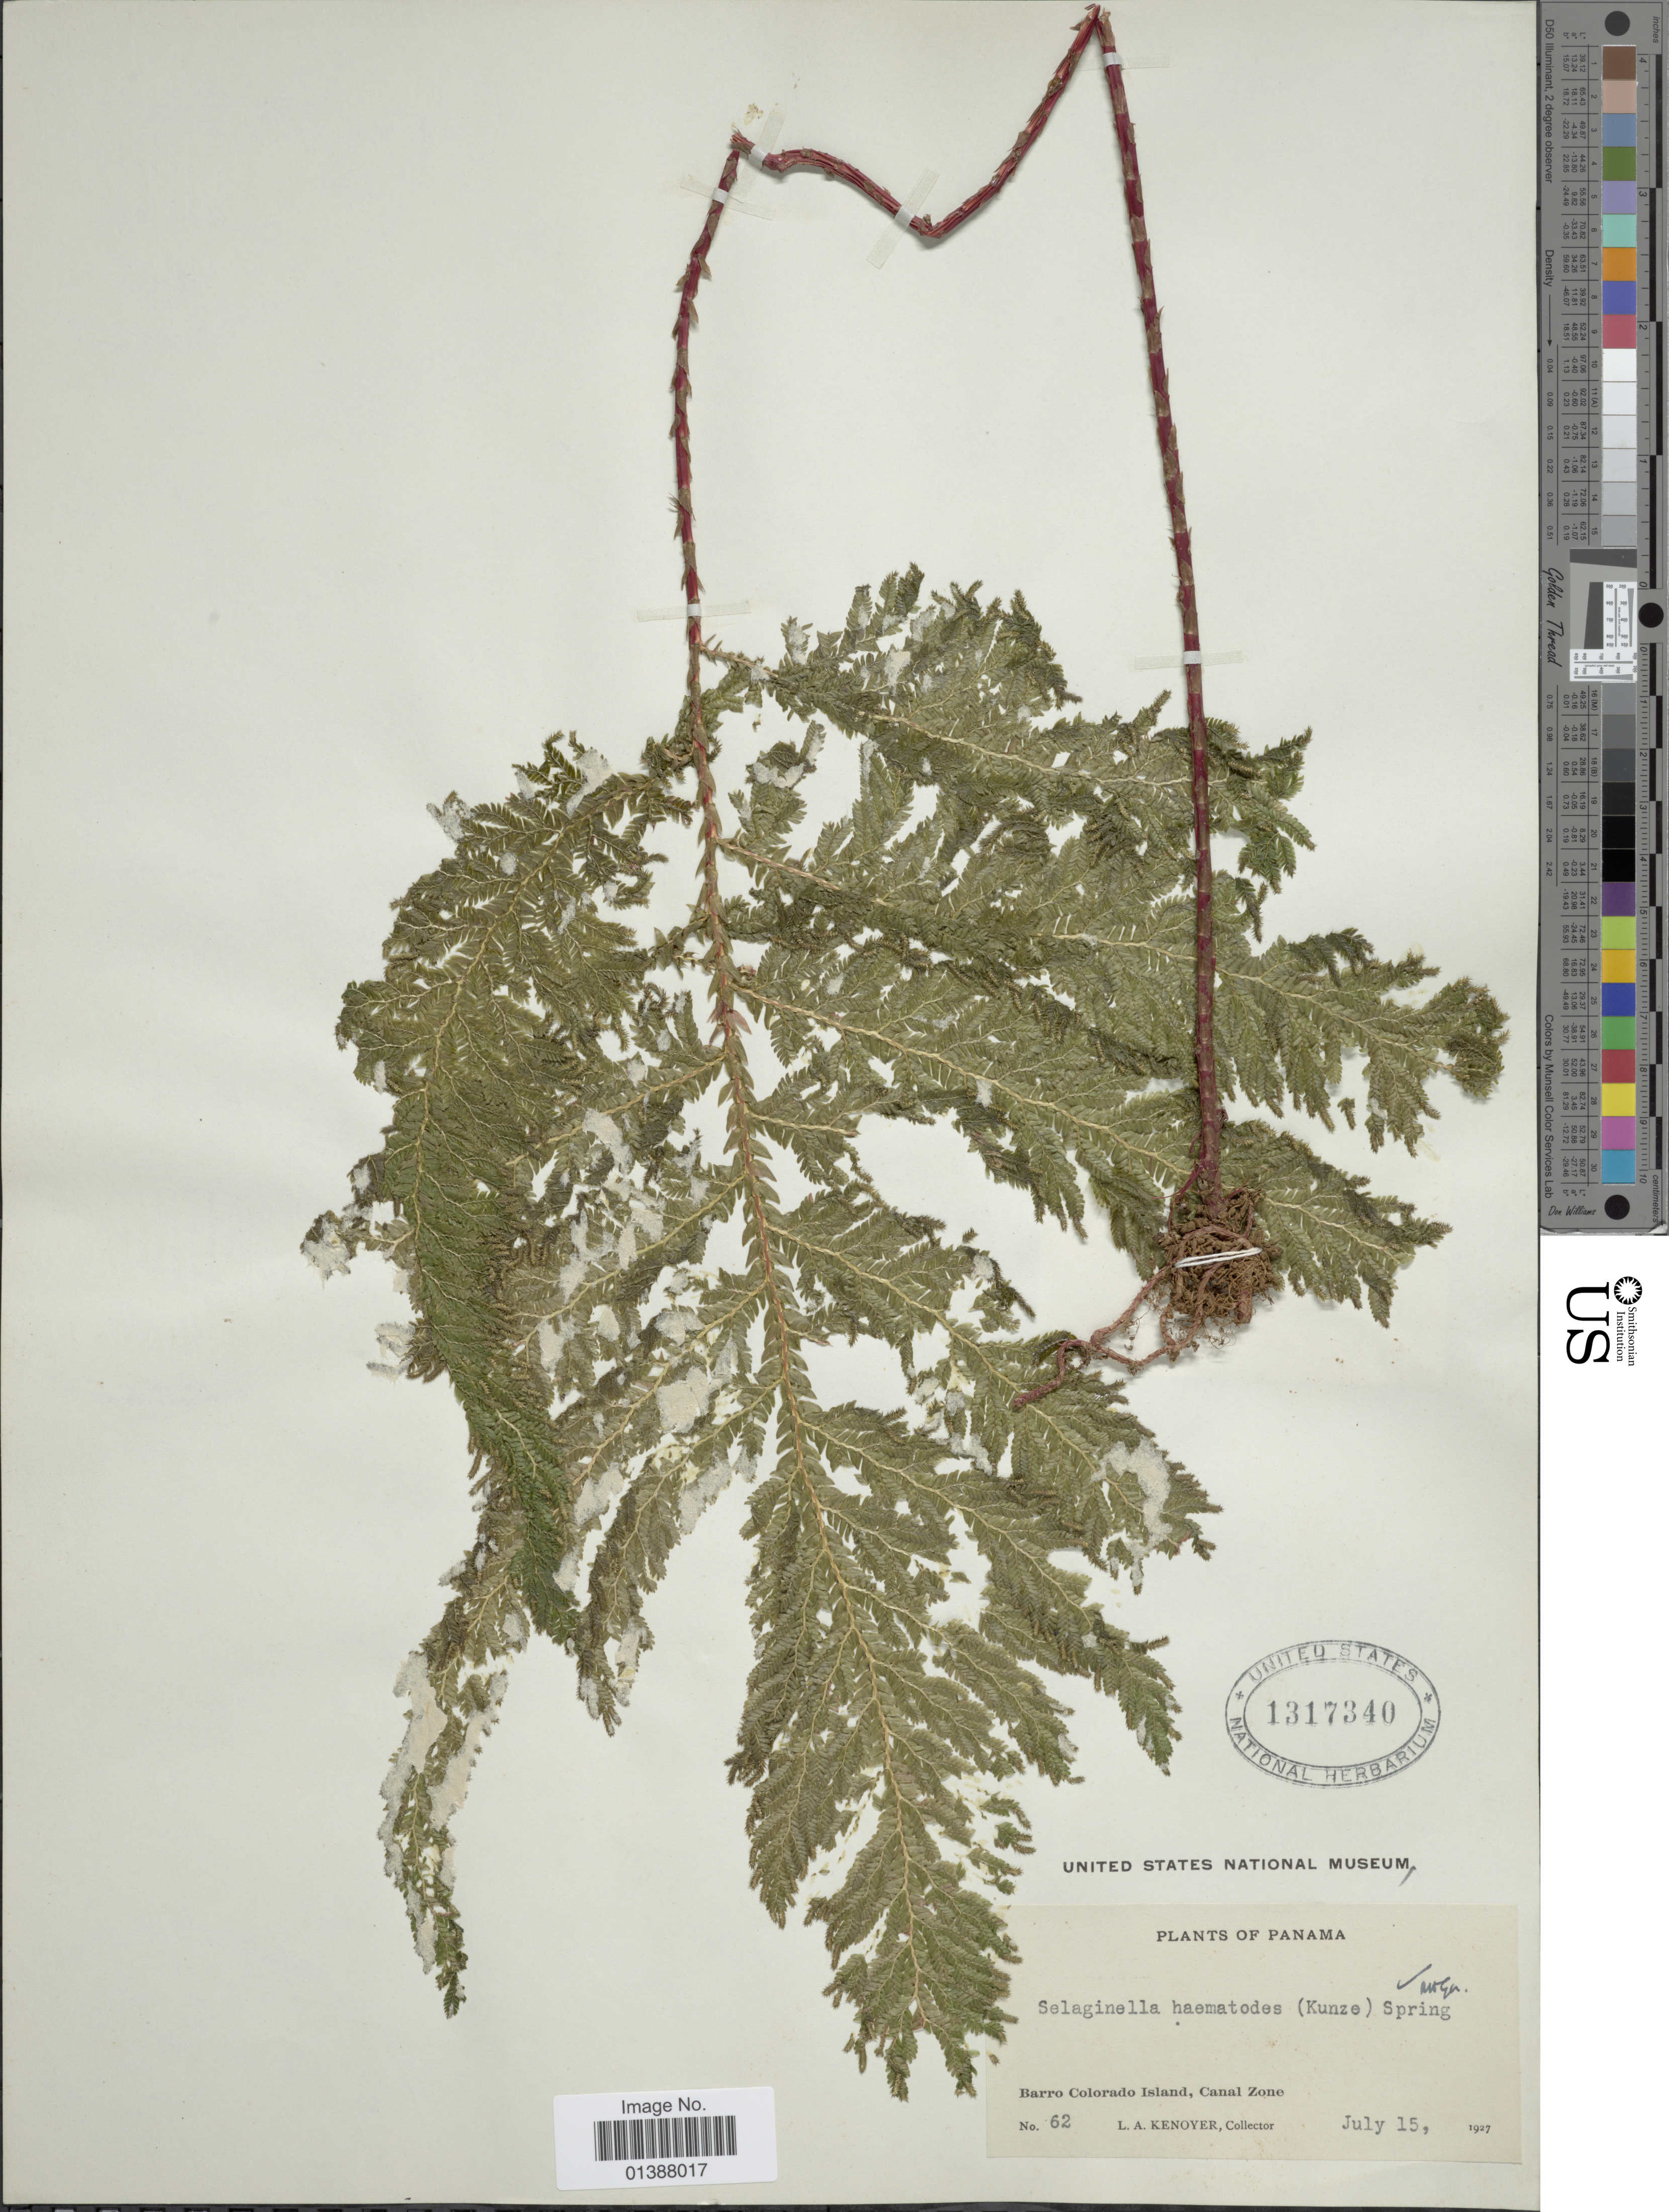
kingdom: Plantae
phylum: Tracheophyta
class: Lycopodiopsida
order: Selaginellales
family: Selaginellaceae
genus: Selaginella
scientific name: Selaginella haematodes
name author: (Kunze) Spring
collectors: L. Kenover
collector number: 62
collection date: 1927-07-15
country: Panama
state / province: Panamá Oeste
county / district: Canal Zone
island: Barro Colorado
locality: Barro Colorado Island, Canal Zone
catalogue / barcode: US 1317340